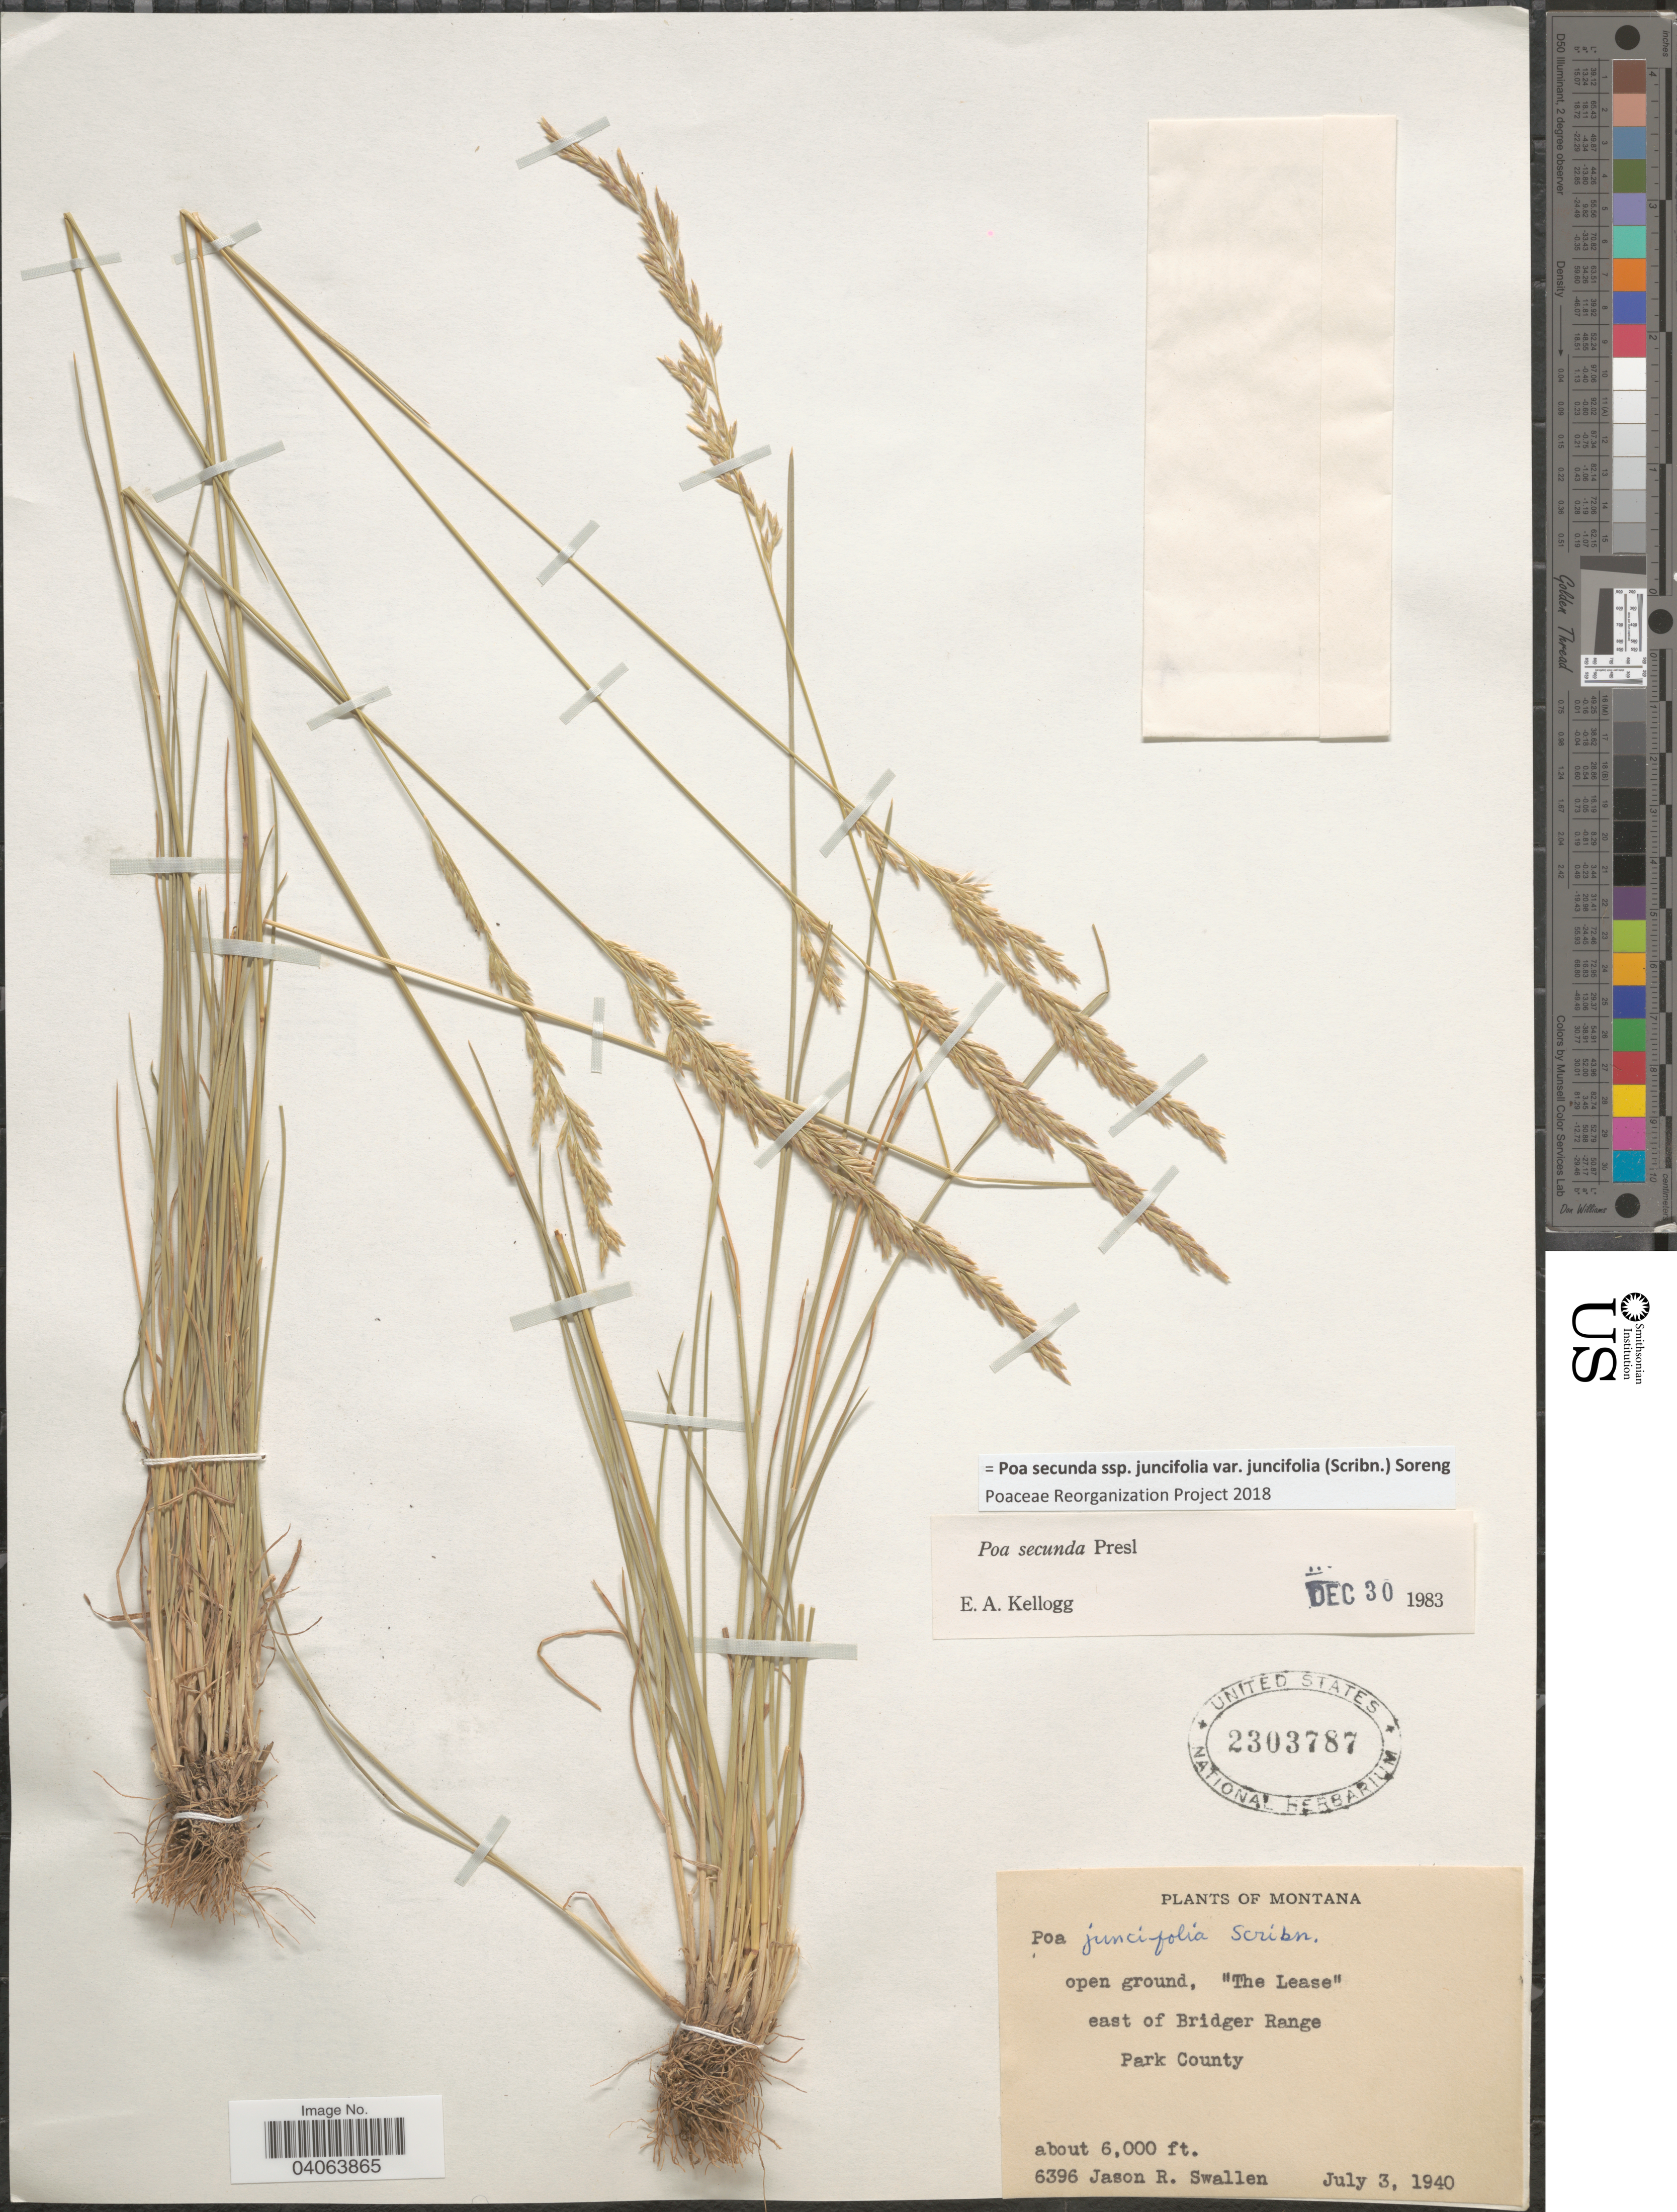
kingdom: Plantae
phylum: Tracheophyta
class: Liliopsida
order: Poales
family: Poaceae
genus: Poa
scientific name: Poa secunda subsp. juncifolia var. juncifolia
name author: (Scribn.) Soreng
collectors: J. R. Swallen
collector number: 6396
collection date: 1940-07-03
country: United States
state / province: Montana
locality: Open ground, "The Lease" east of Bridger Range Park County.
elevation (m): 1829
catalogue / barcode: US 2303787